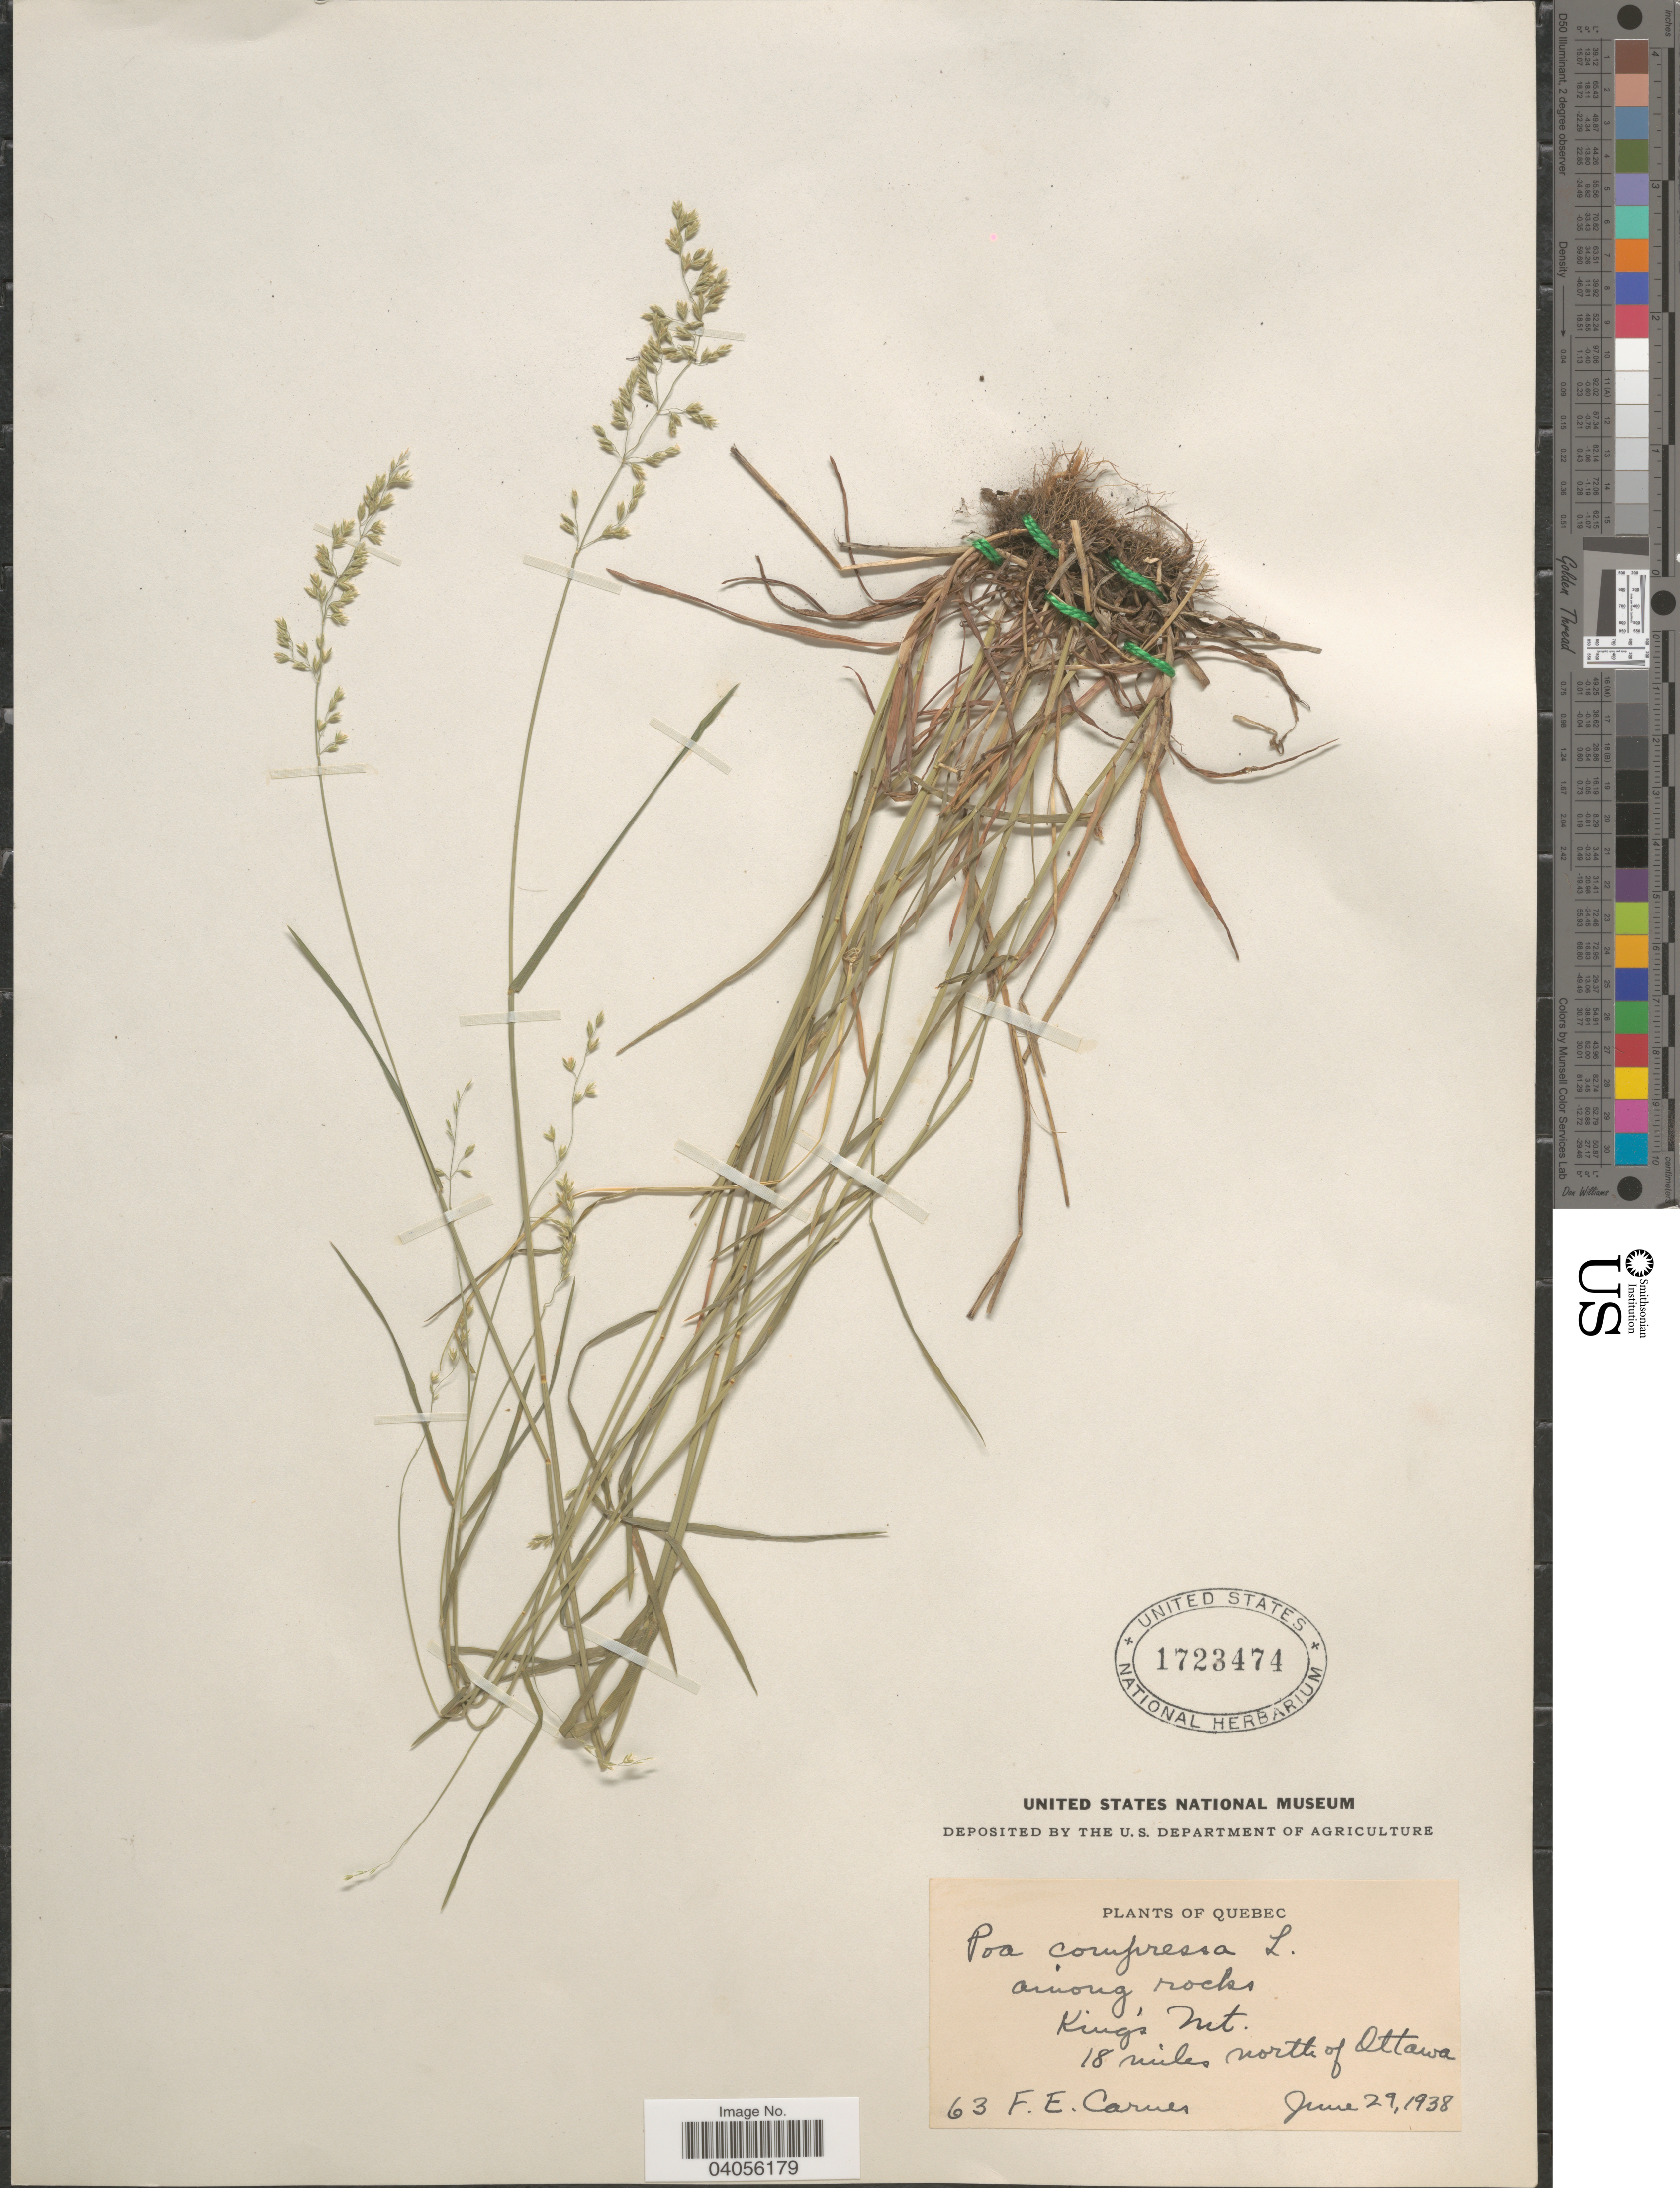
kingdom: Plantae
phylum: Tracheophyta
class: Liliopsida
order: Poales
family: Poaceae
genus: Poa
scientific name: Poa compressa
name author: L.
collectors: F. Carnes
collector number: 63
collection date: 1938-06-29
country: Canada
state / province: Quebec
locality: Among rocks. King's Mt. 18 miles north of Ottawa.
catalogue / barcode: US 1723474